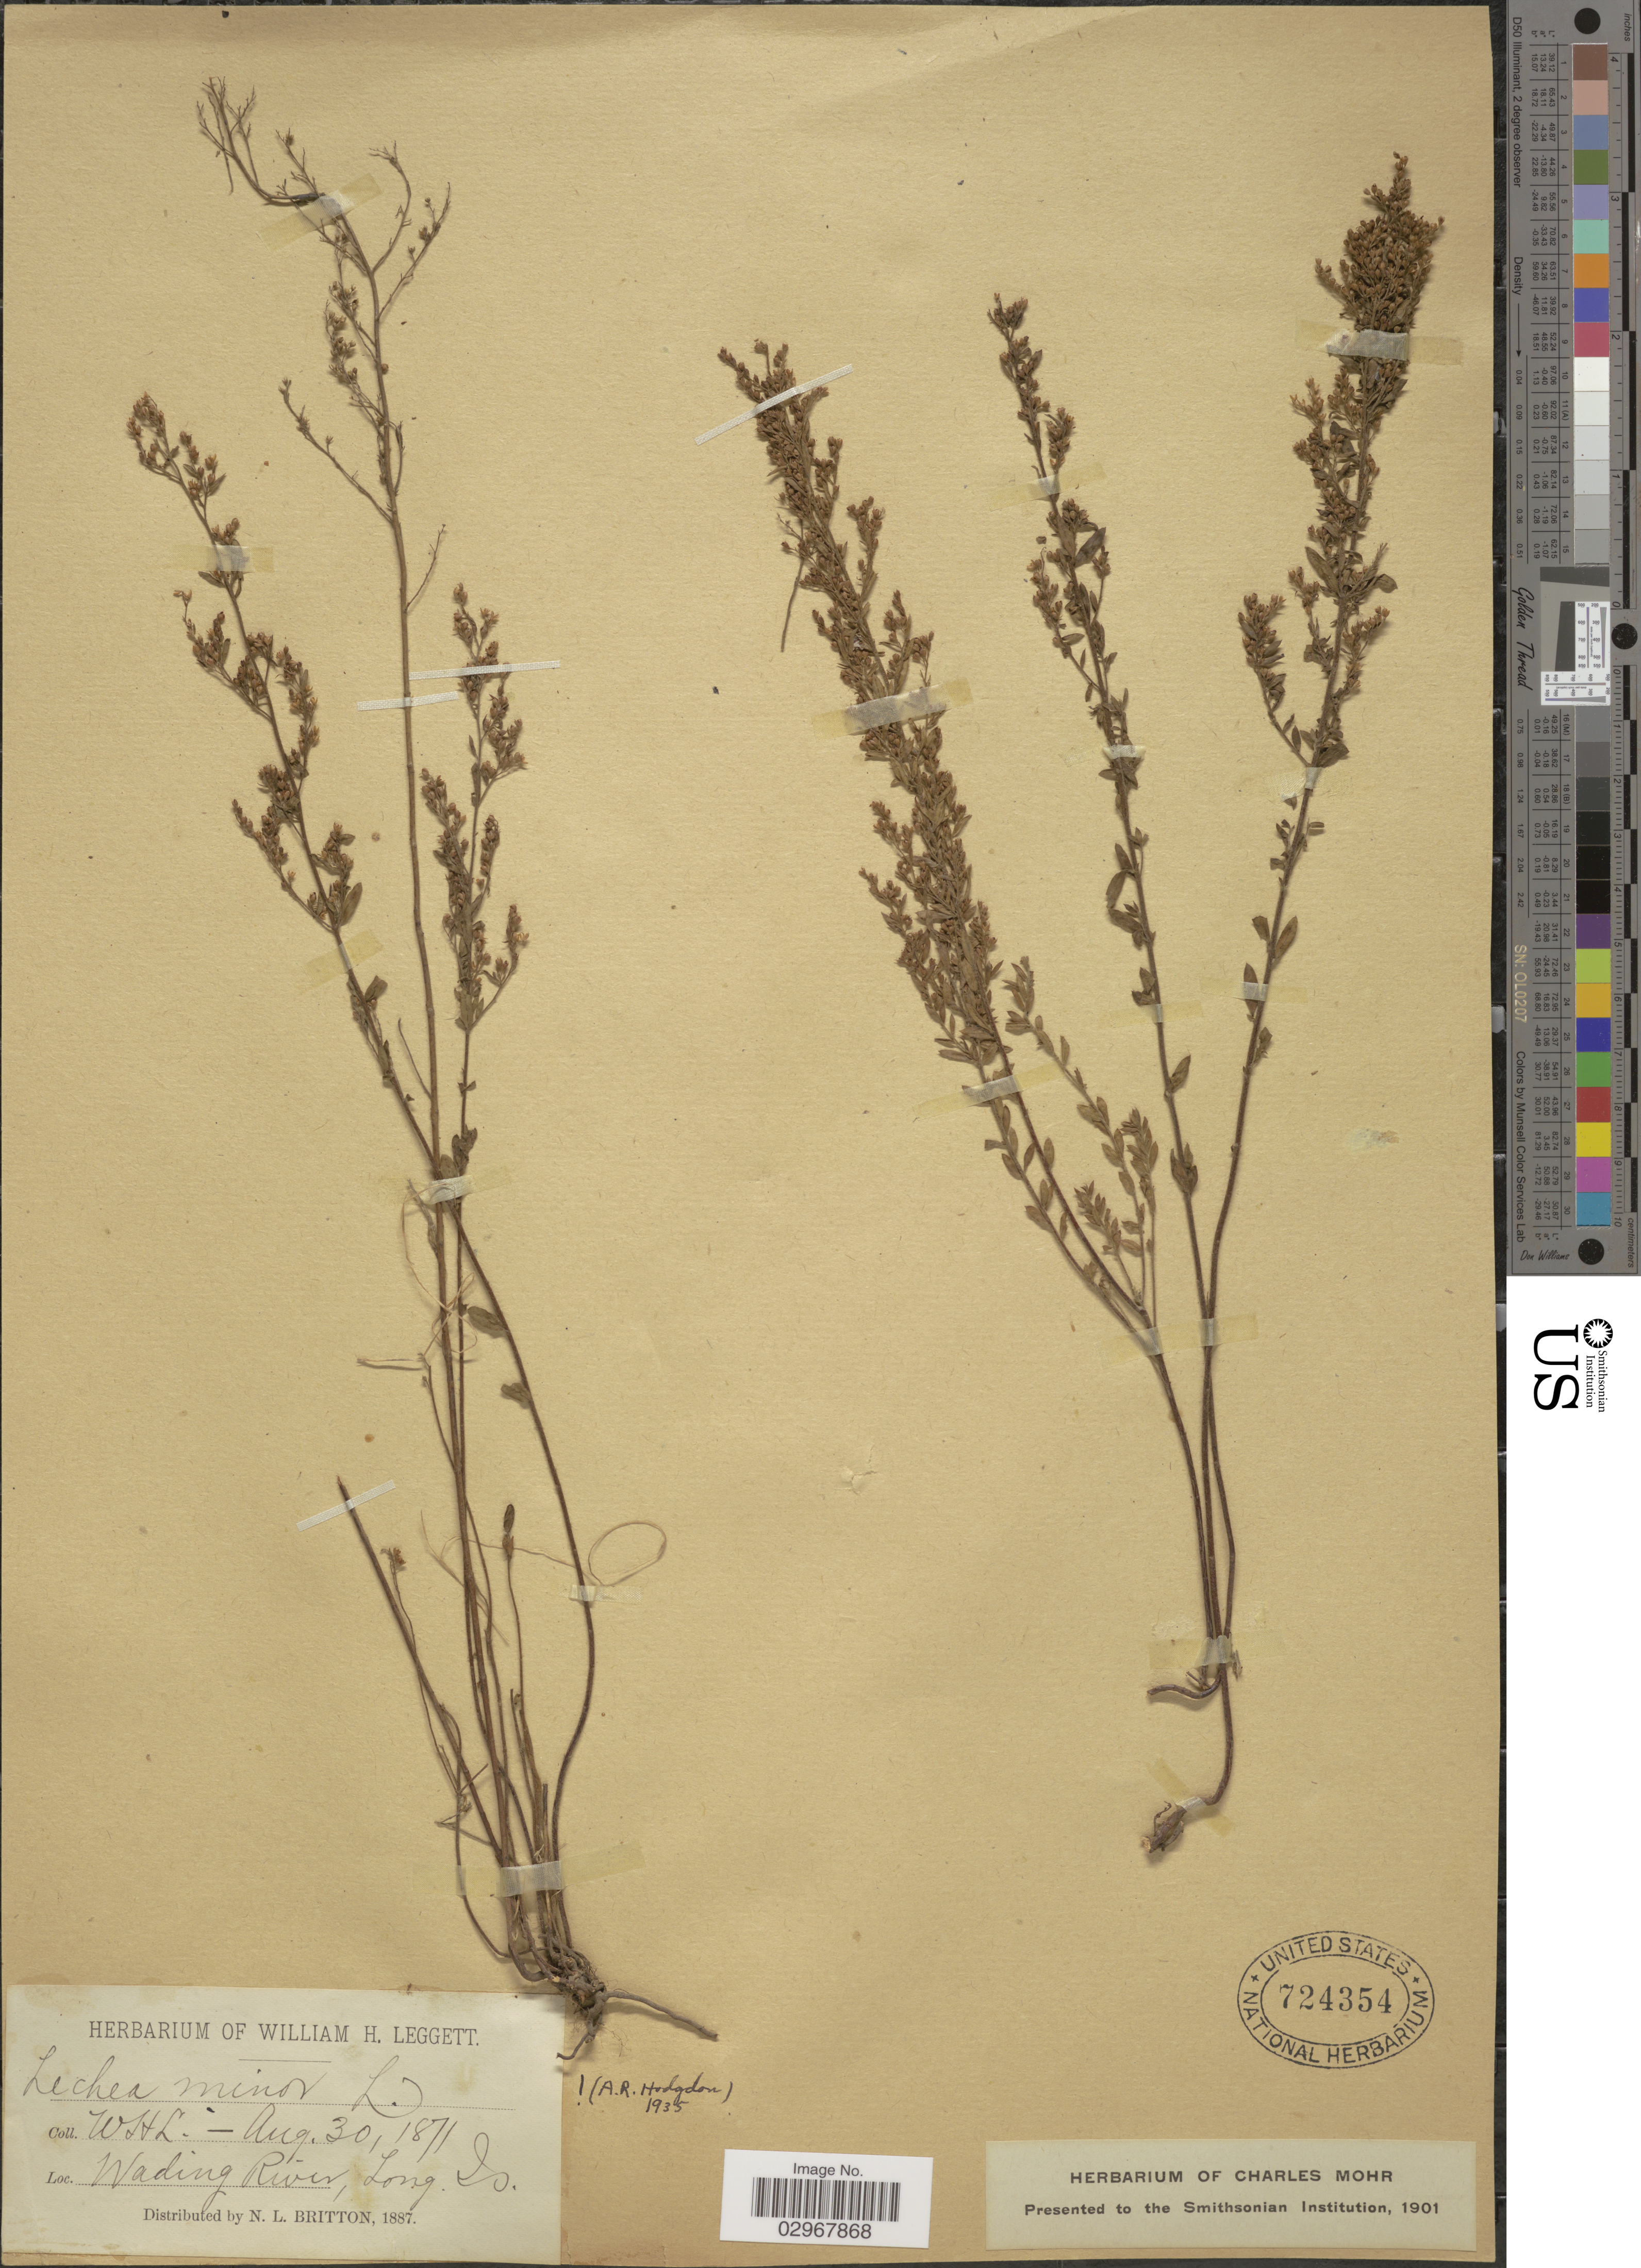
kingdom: Plantae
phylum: Tracheophyta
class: Magnoliopsida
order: Malvales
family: Cistaceae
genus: Lechea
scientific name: Lechea minor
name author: L.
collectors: W. Leggett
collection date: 1871-08-30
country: United States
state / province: New York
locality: Wading River, Long Is.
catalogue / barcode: US 724354